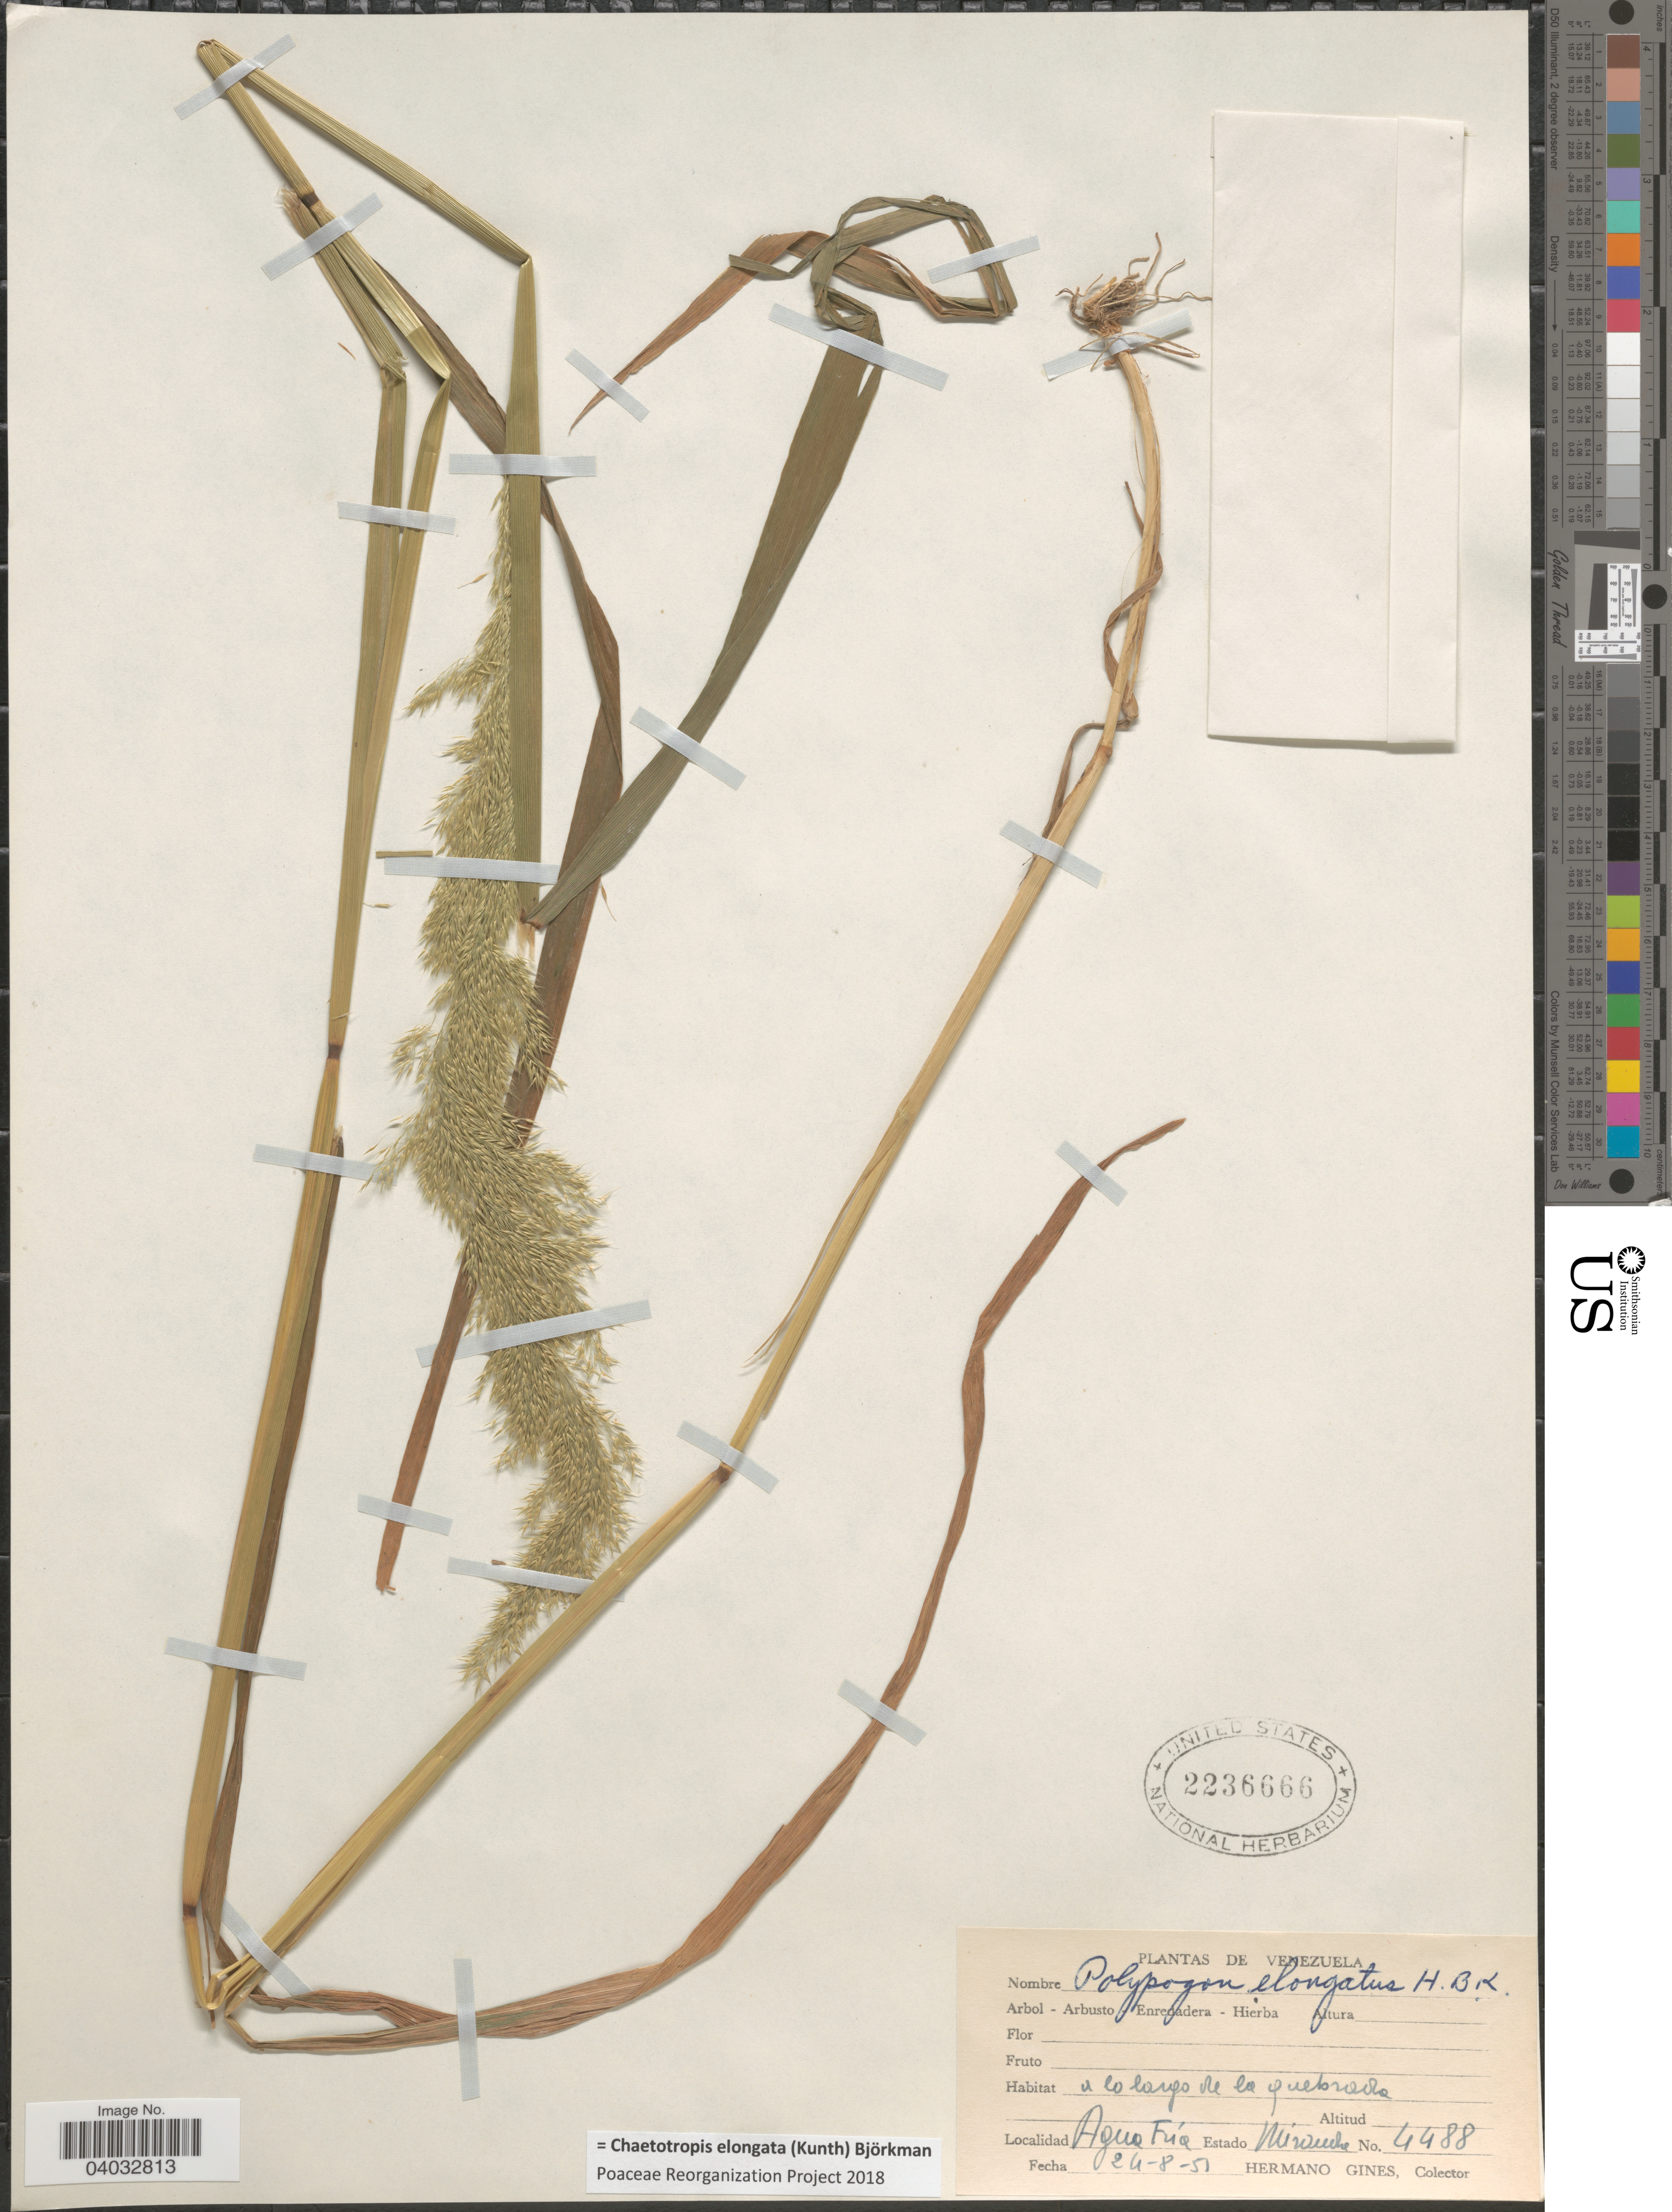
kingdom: Plantae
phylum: Tracheophyta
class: Liliopsida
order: Poales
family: Poaceae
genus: Chaetotropis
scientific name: Chaetotropis elongata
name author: (Kunth) Björkman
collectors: Bro. Gines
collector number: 4488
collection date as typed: Transcribed d/m/y: 24/8/51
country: Venezuela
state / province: Miranda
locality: A lo largo de la quebrada. Agua Fría.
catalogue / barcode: US 2236666